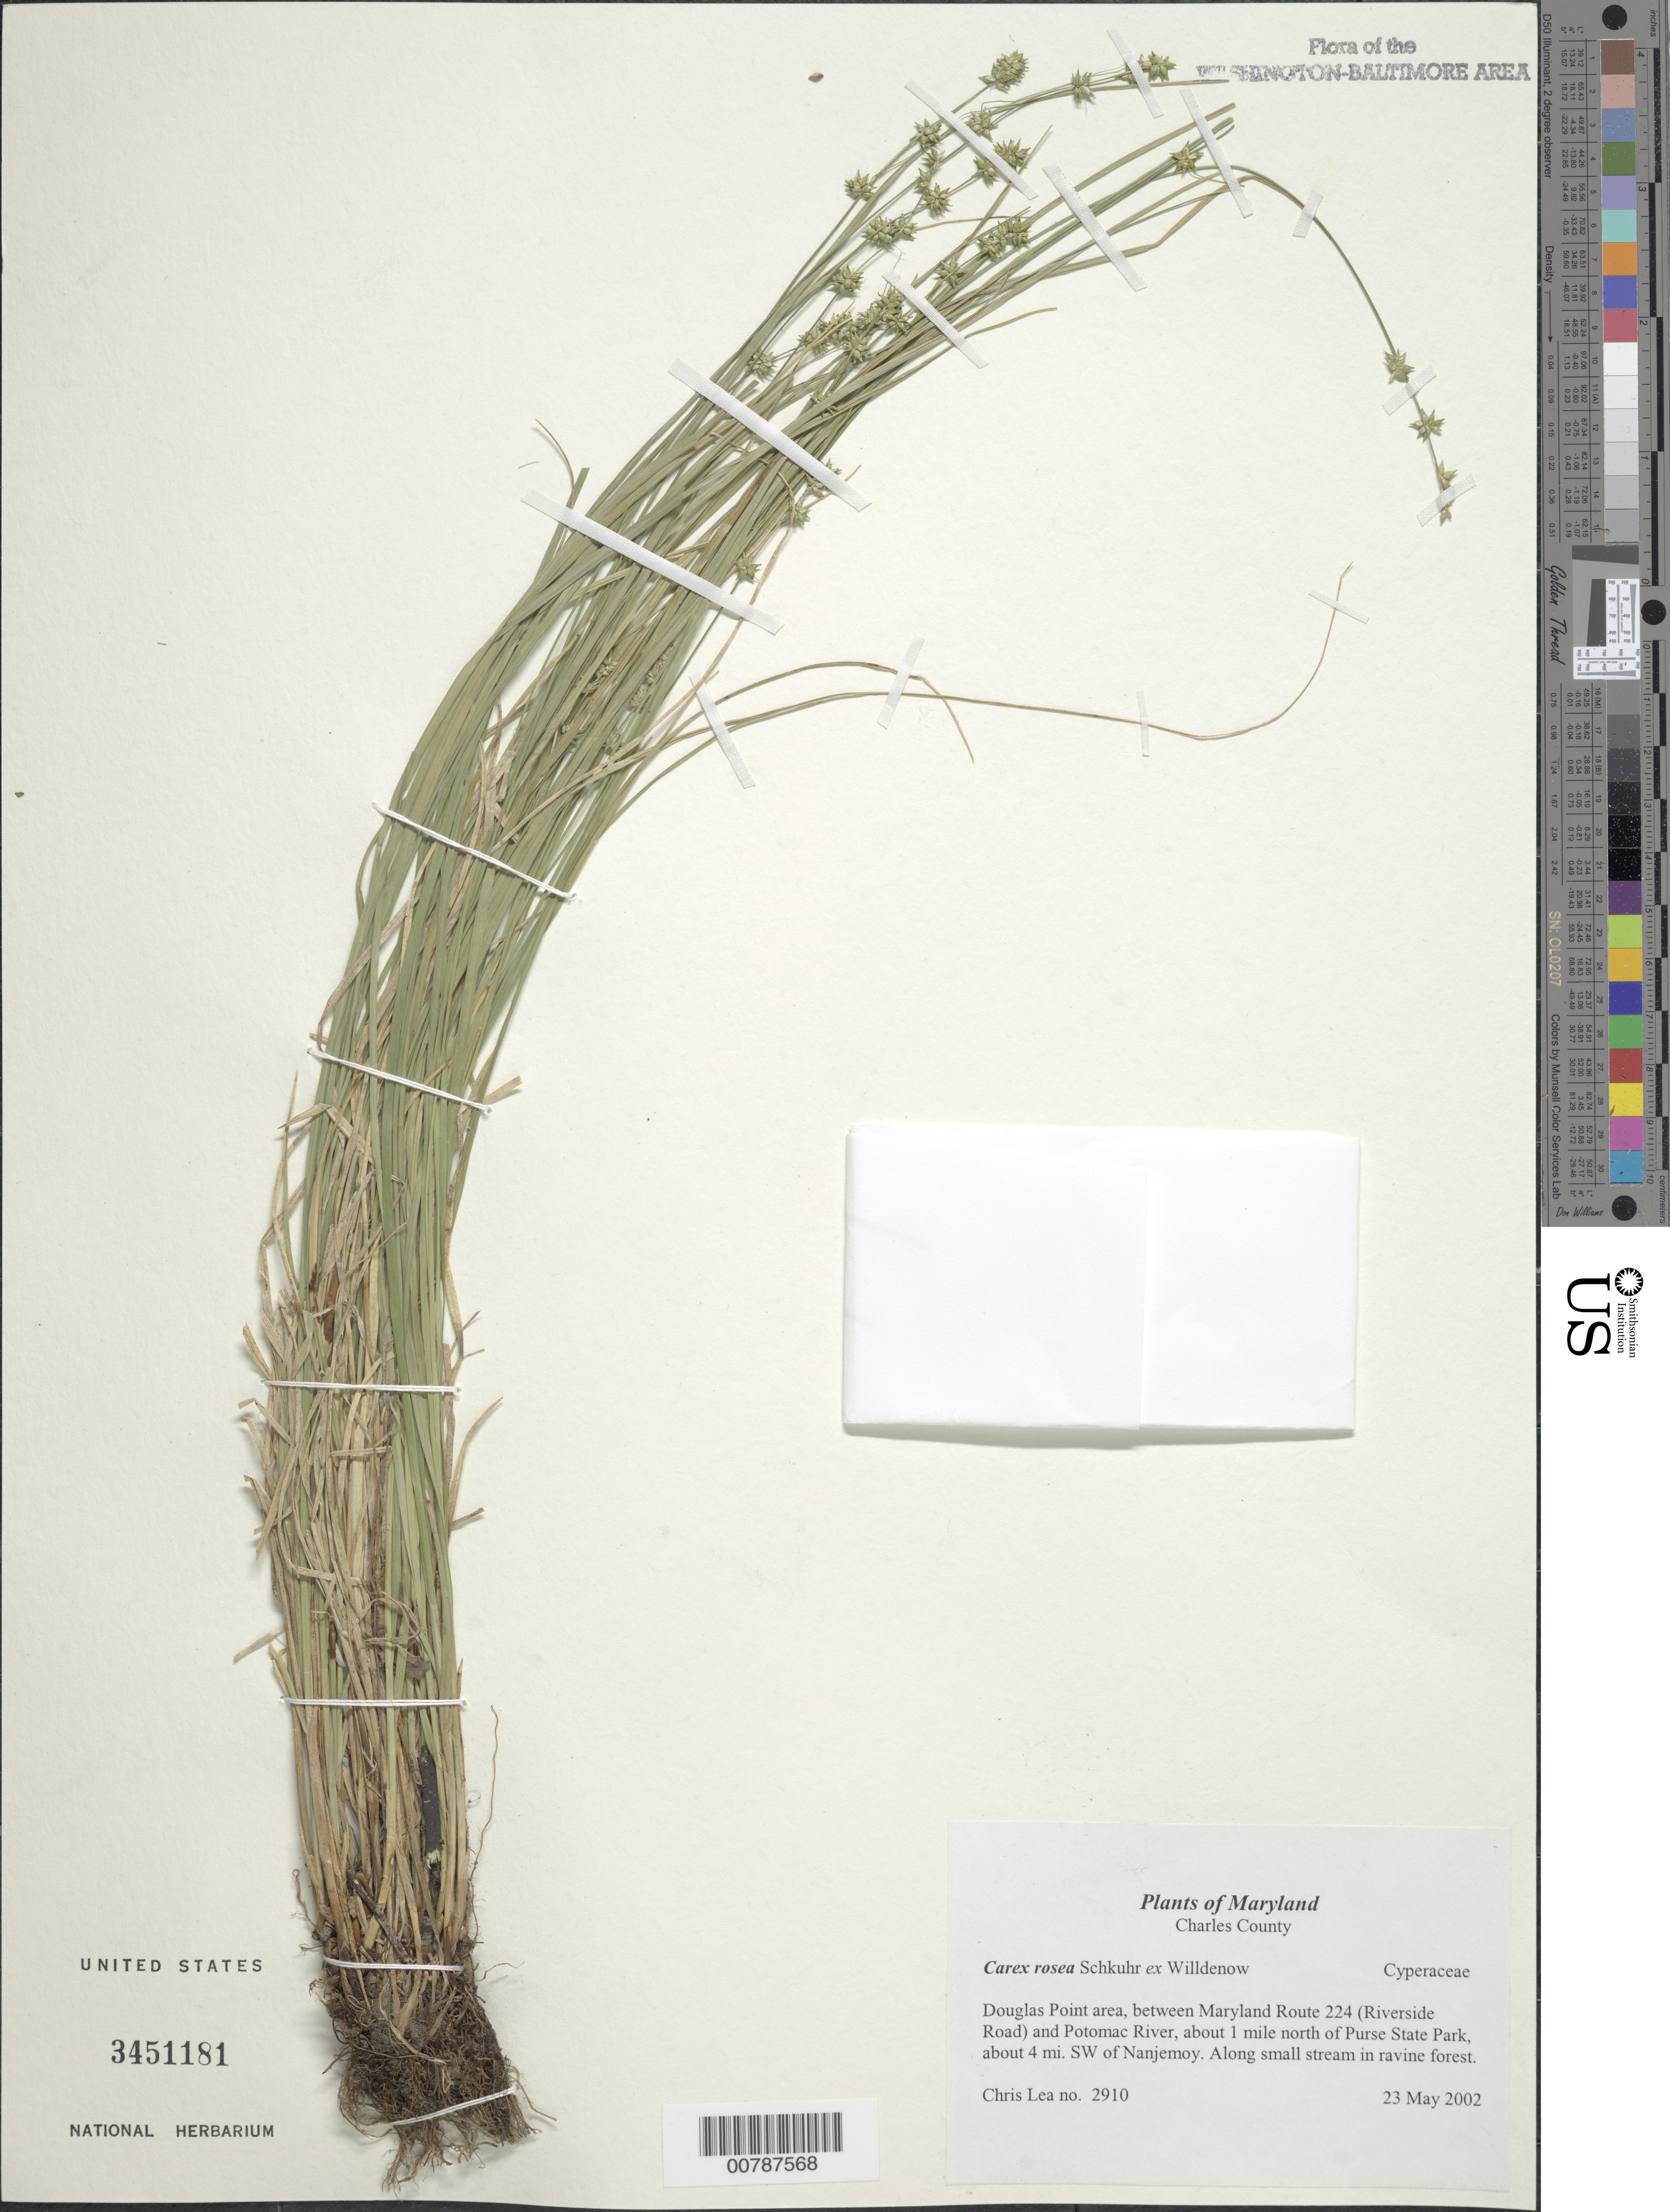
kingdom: Plantae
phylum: Tracheophyta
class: Liliopsida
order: Poales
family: Cyperaceae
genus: Carex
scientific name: Carex rosea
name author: Willd.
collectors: C. Lea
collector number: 2910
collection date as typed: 23 May 2002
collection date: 2002-05-23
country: United States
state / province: Maryland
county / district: Charles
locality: Douglas Point area, between Maryland Route 224 (Riverside Road) and Potomac River, about 1 mile north of Purse State Park, about 4 mi. SW of Nanjemoy.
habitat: Along small stream in ravine forest.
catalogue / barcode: US 3451181